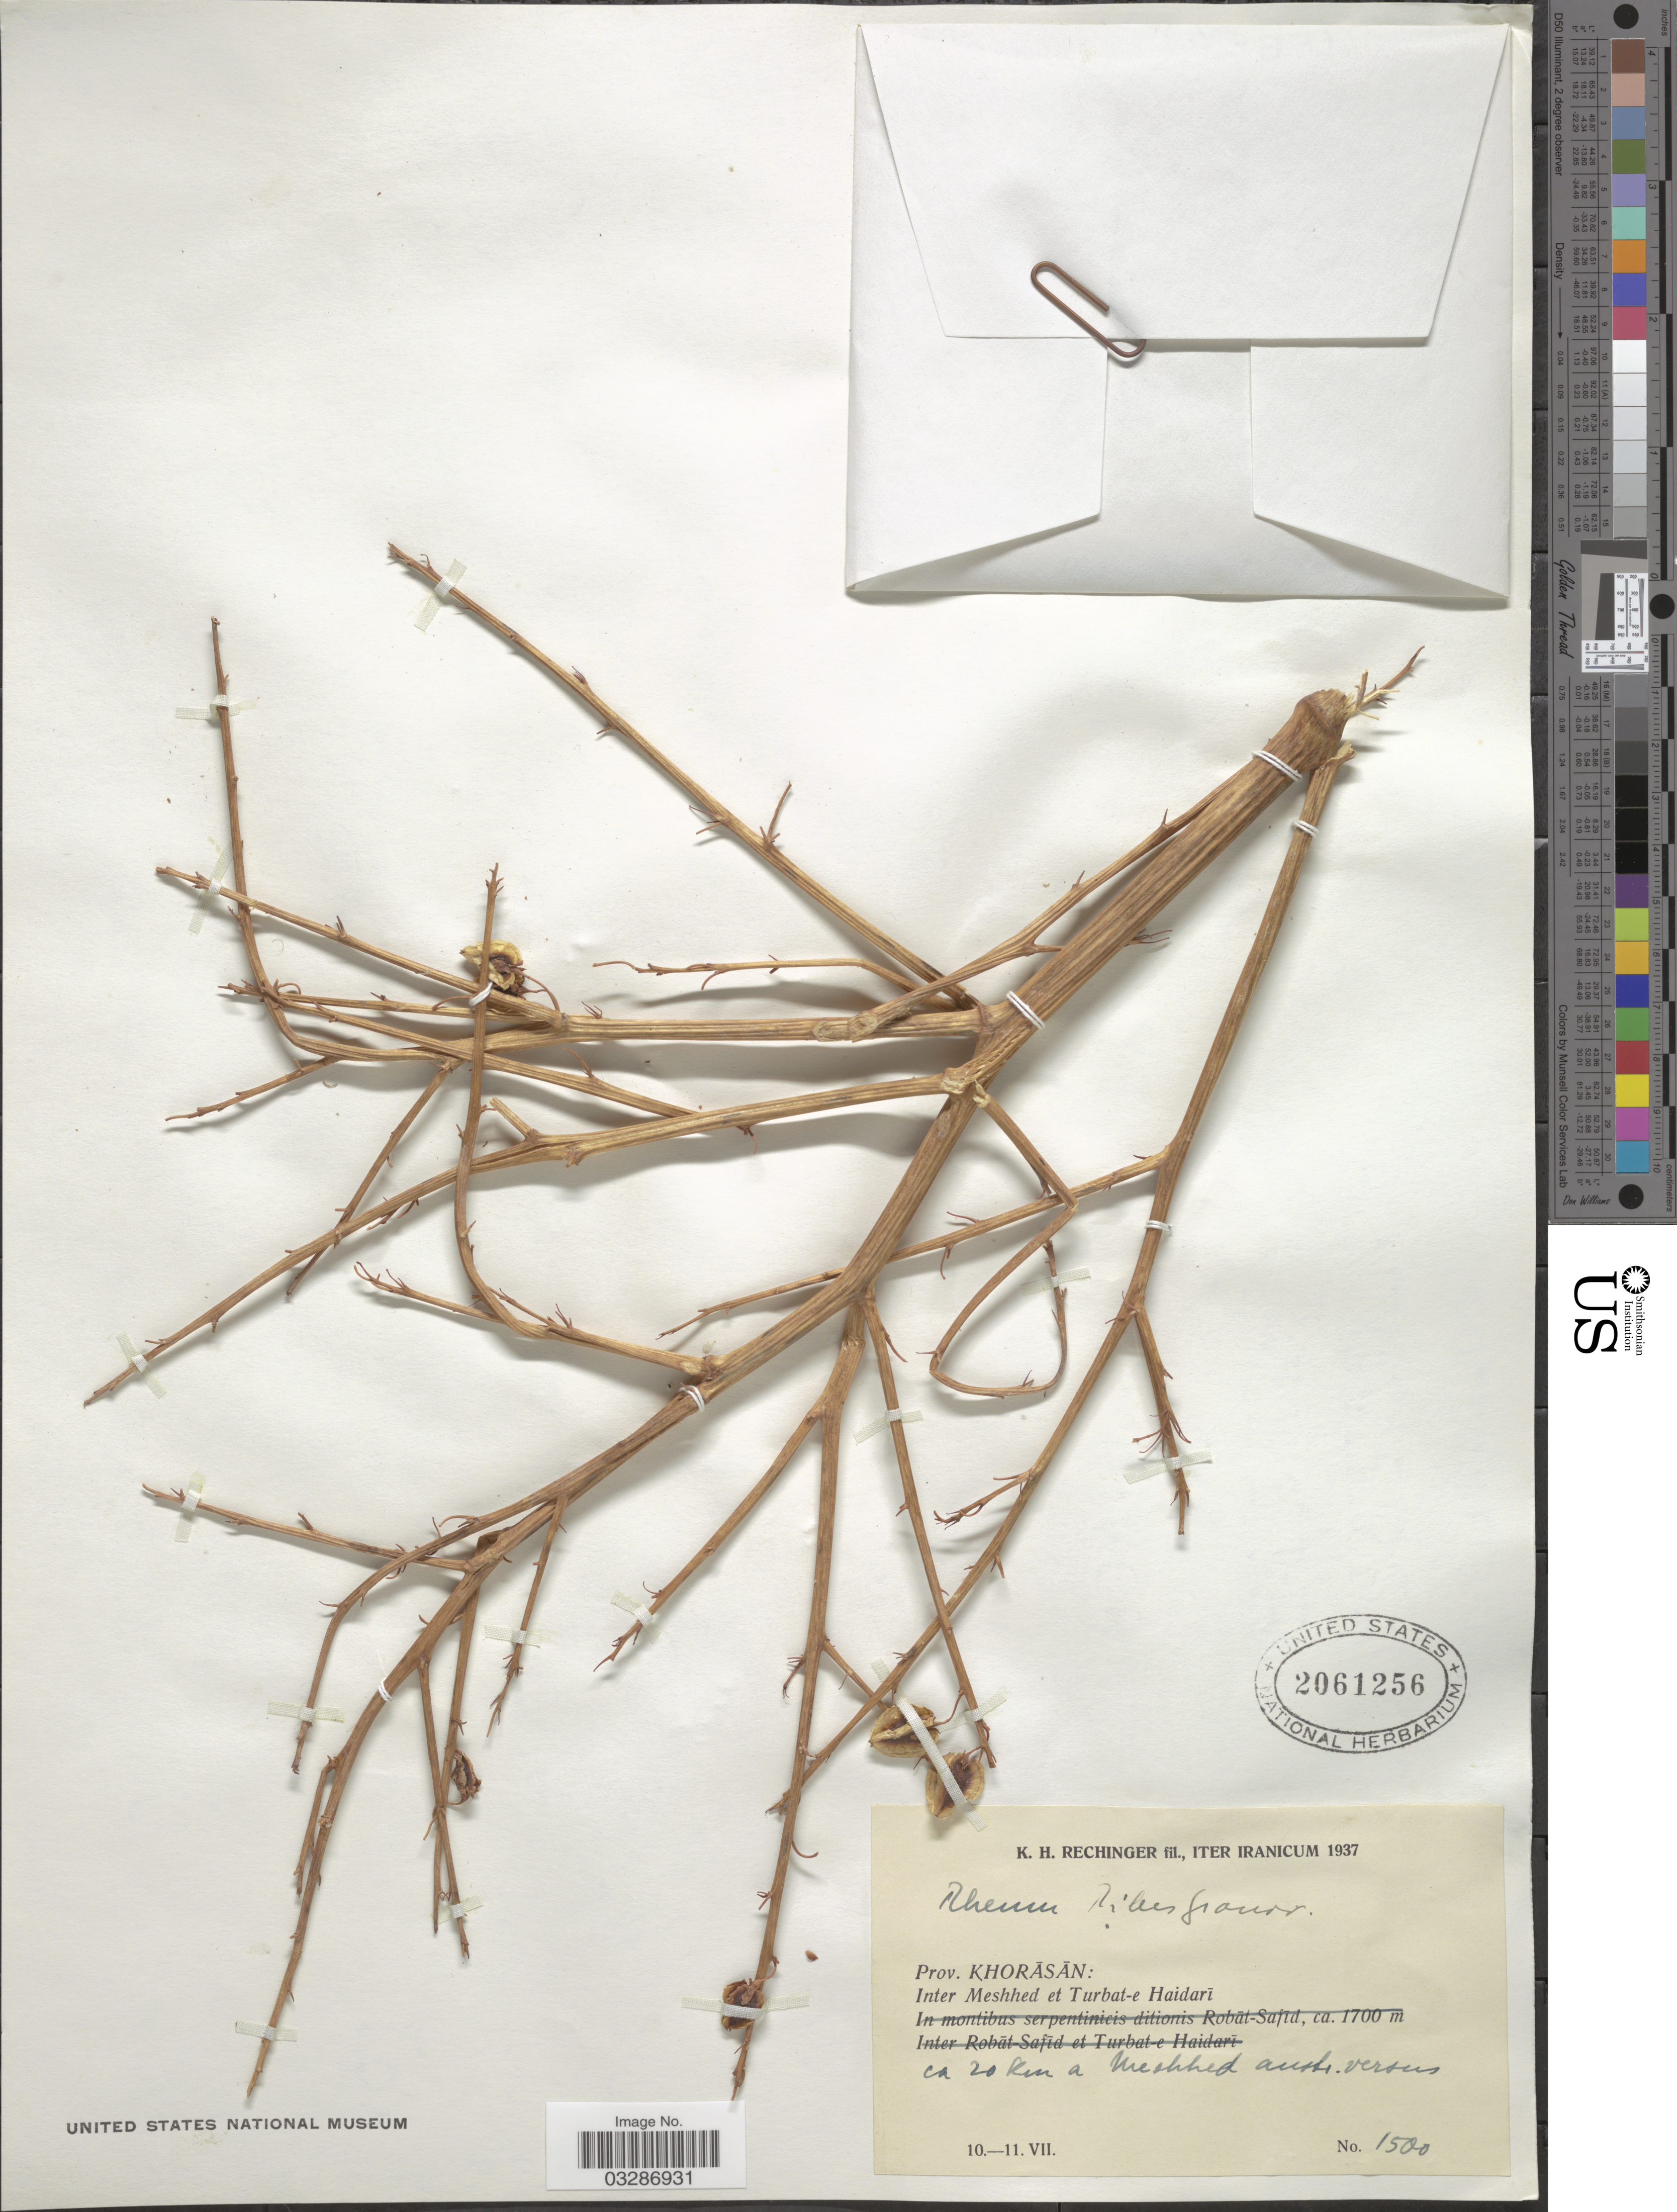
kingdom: Plantae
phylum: Tracheophyta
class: Magnoliopsida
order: Caryophyllales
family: Polygonaceae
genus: Rheum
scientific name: Rheum ribes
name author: L.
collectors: K. H. Rechinger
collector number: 1500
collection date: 1937-07-10/1937-07-11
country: Iran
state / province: Khorasan [obsolete]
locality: Inter Meshhed et Turbat-e Haidarï, ca 20 km a Meshhed austr. versus.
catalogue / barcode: US 2061256